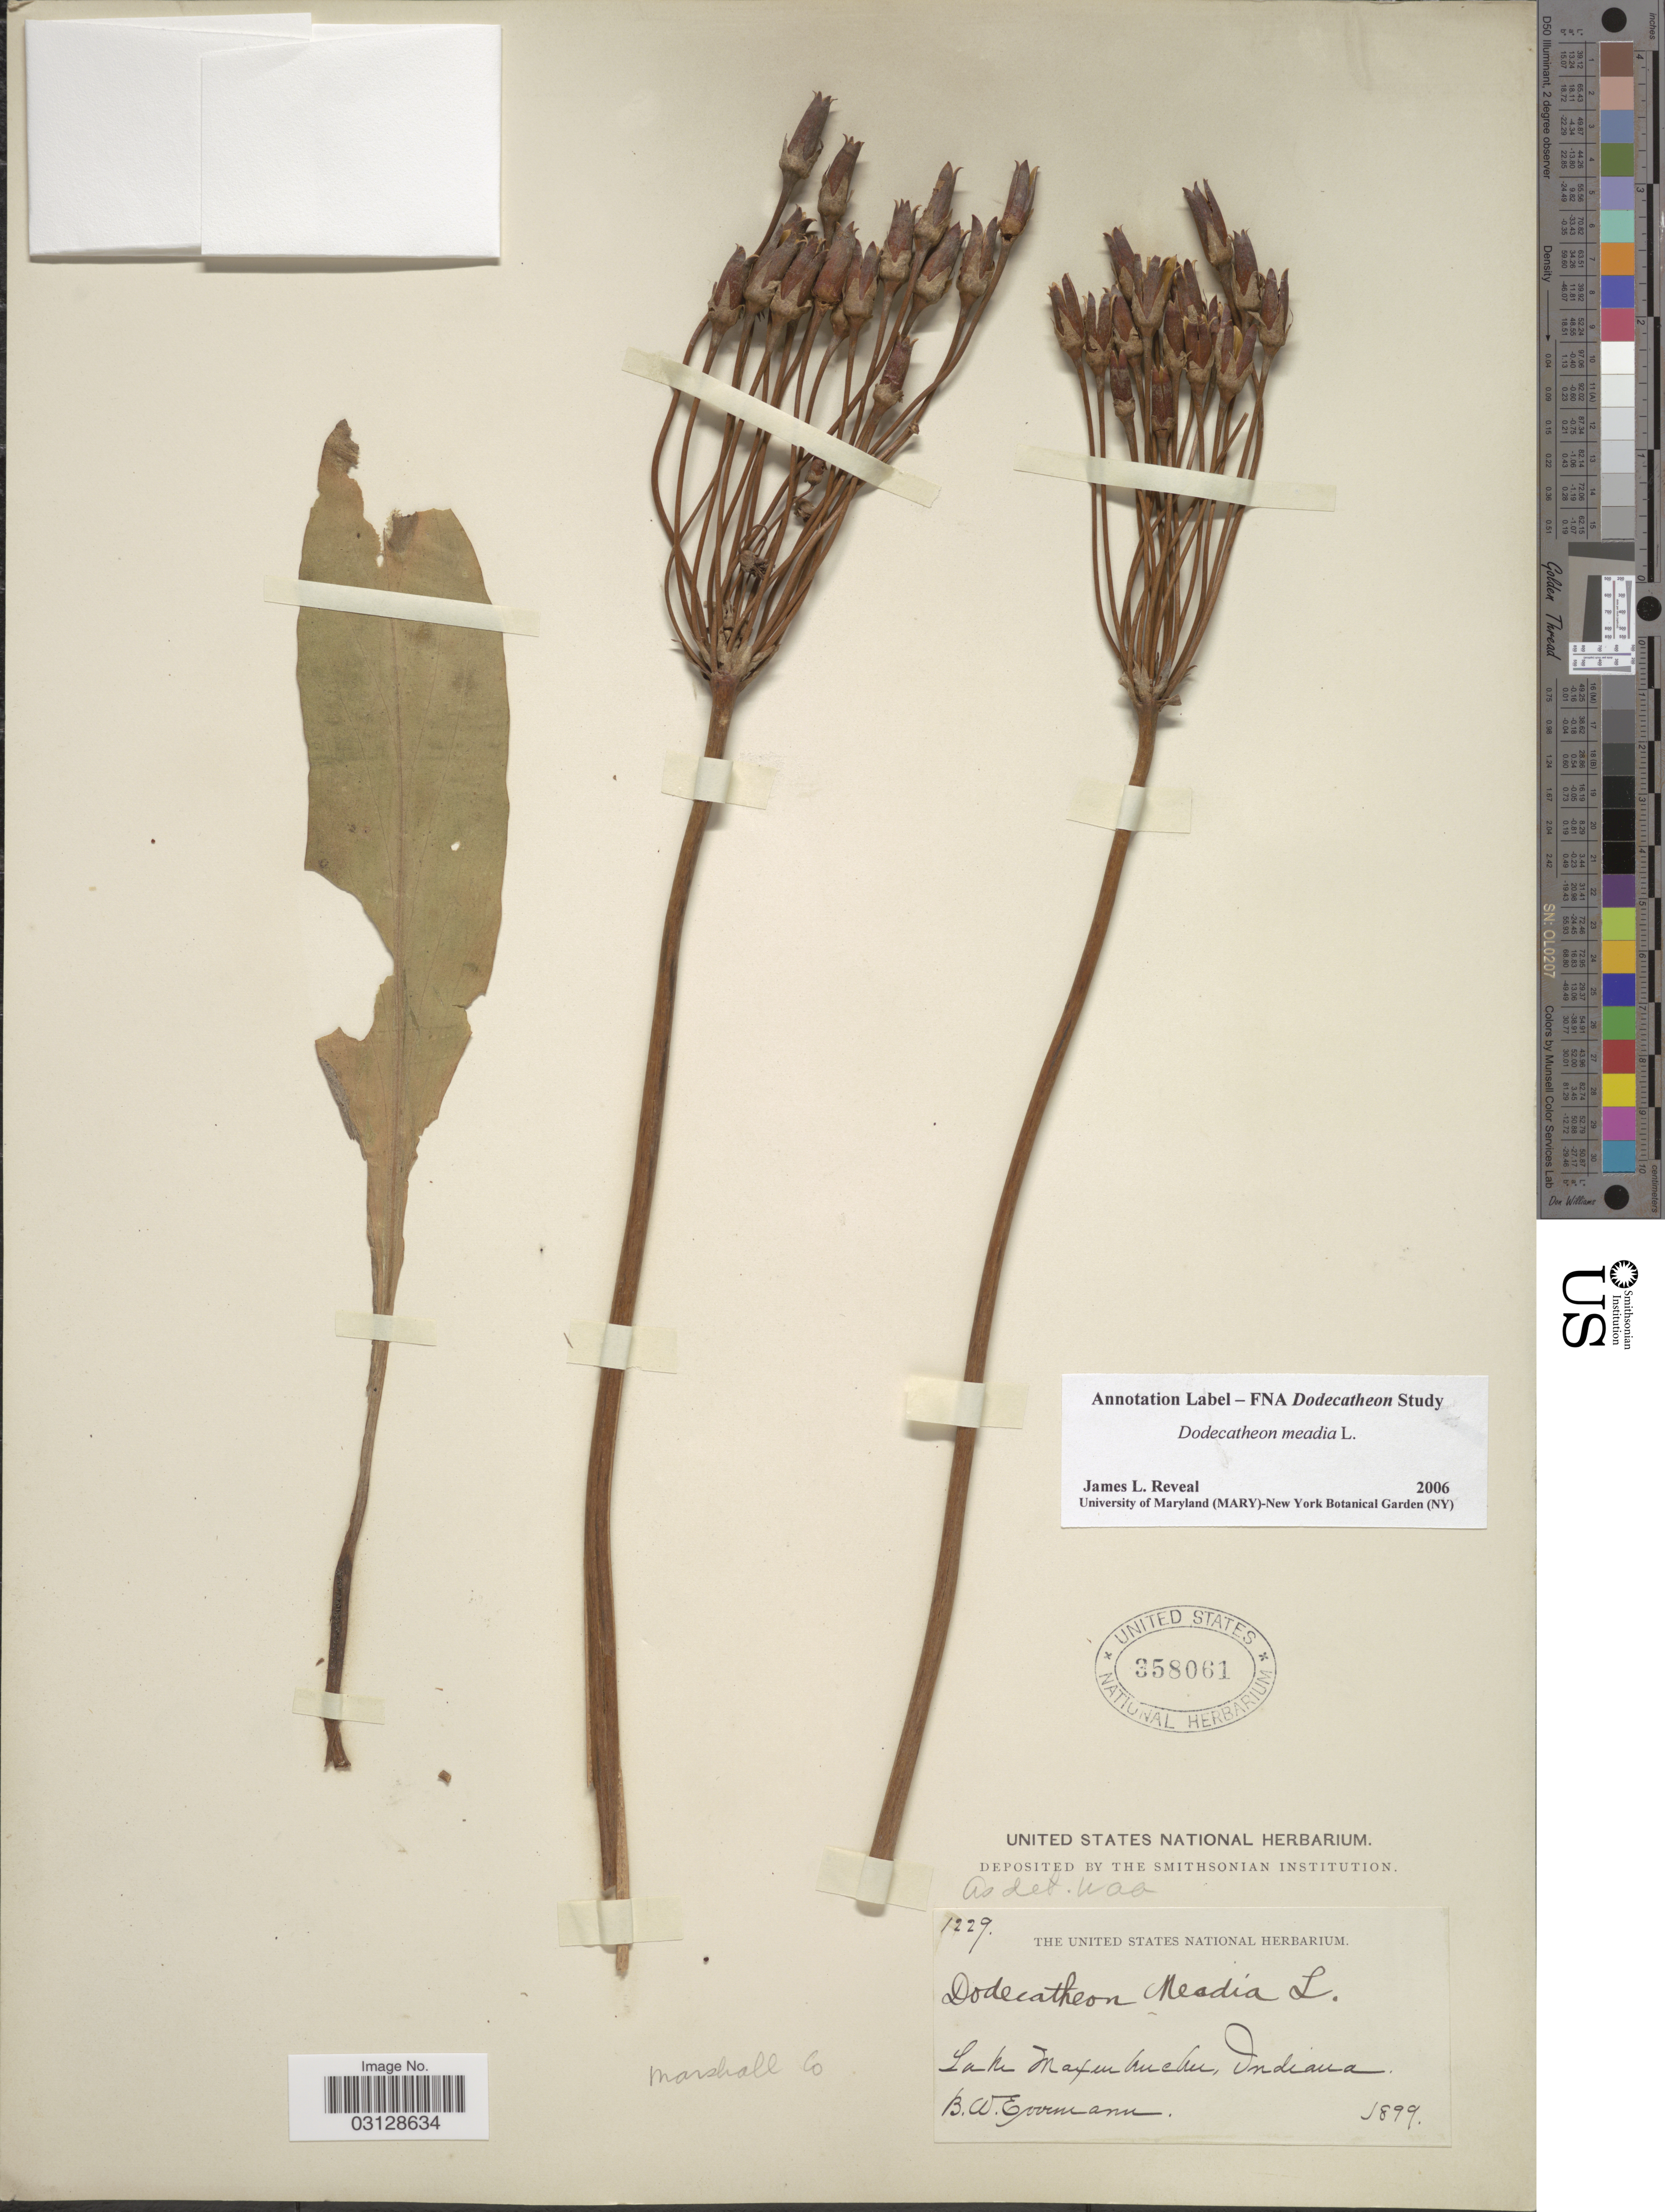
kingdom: Plantae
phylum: Tracheophyta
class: Magnoliopsida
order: Ericales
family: Primulaceae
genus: Dodecatheon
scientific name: Dodecatheon meadia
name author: L.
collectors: B. W. Evermann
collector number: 1229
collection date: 1899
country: United States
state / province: Indiana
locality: Lake Maxinkuckee. Marshall Co.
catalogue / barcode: US 358061